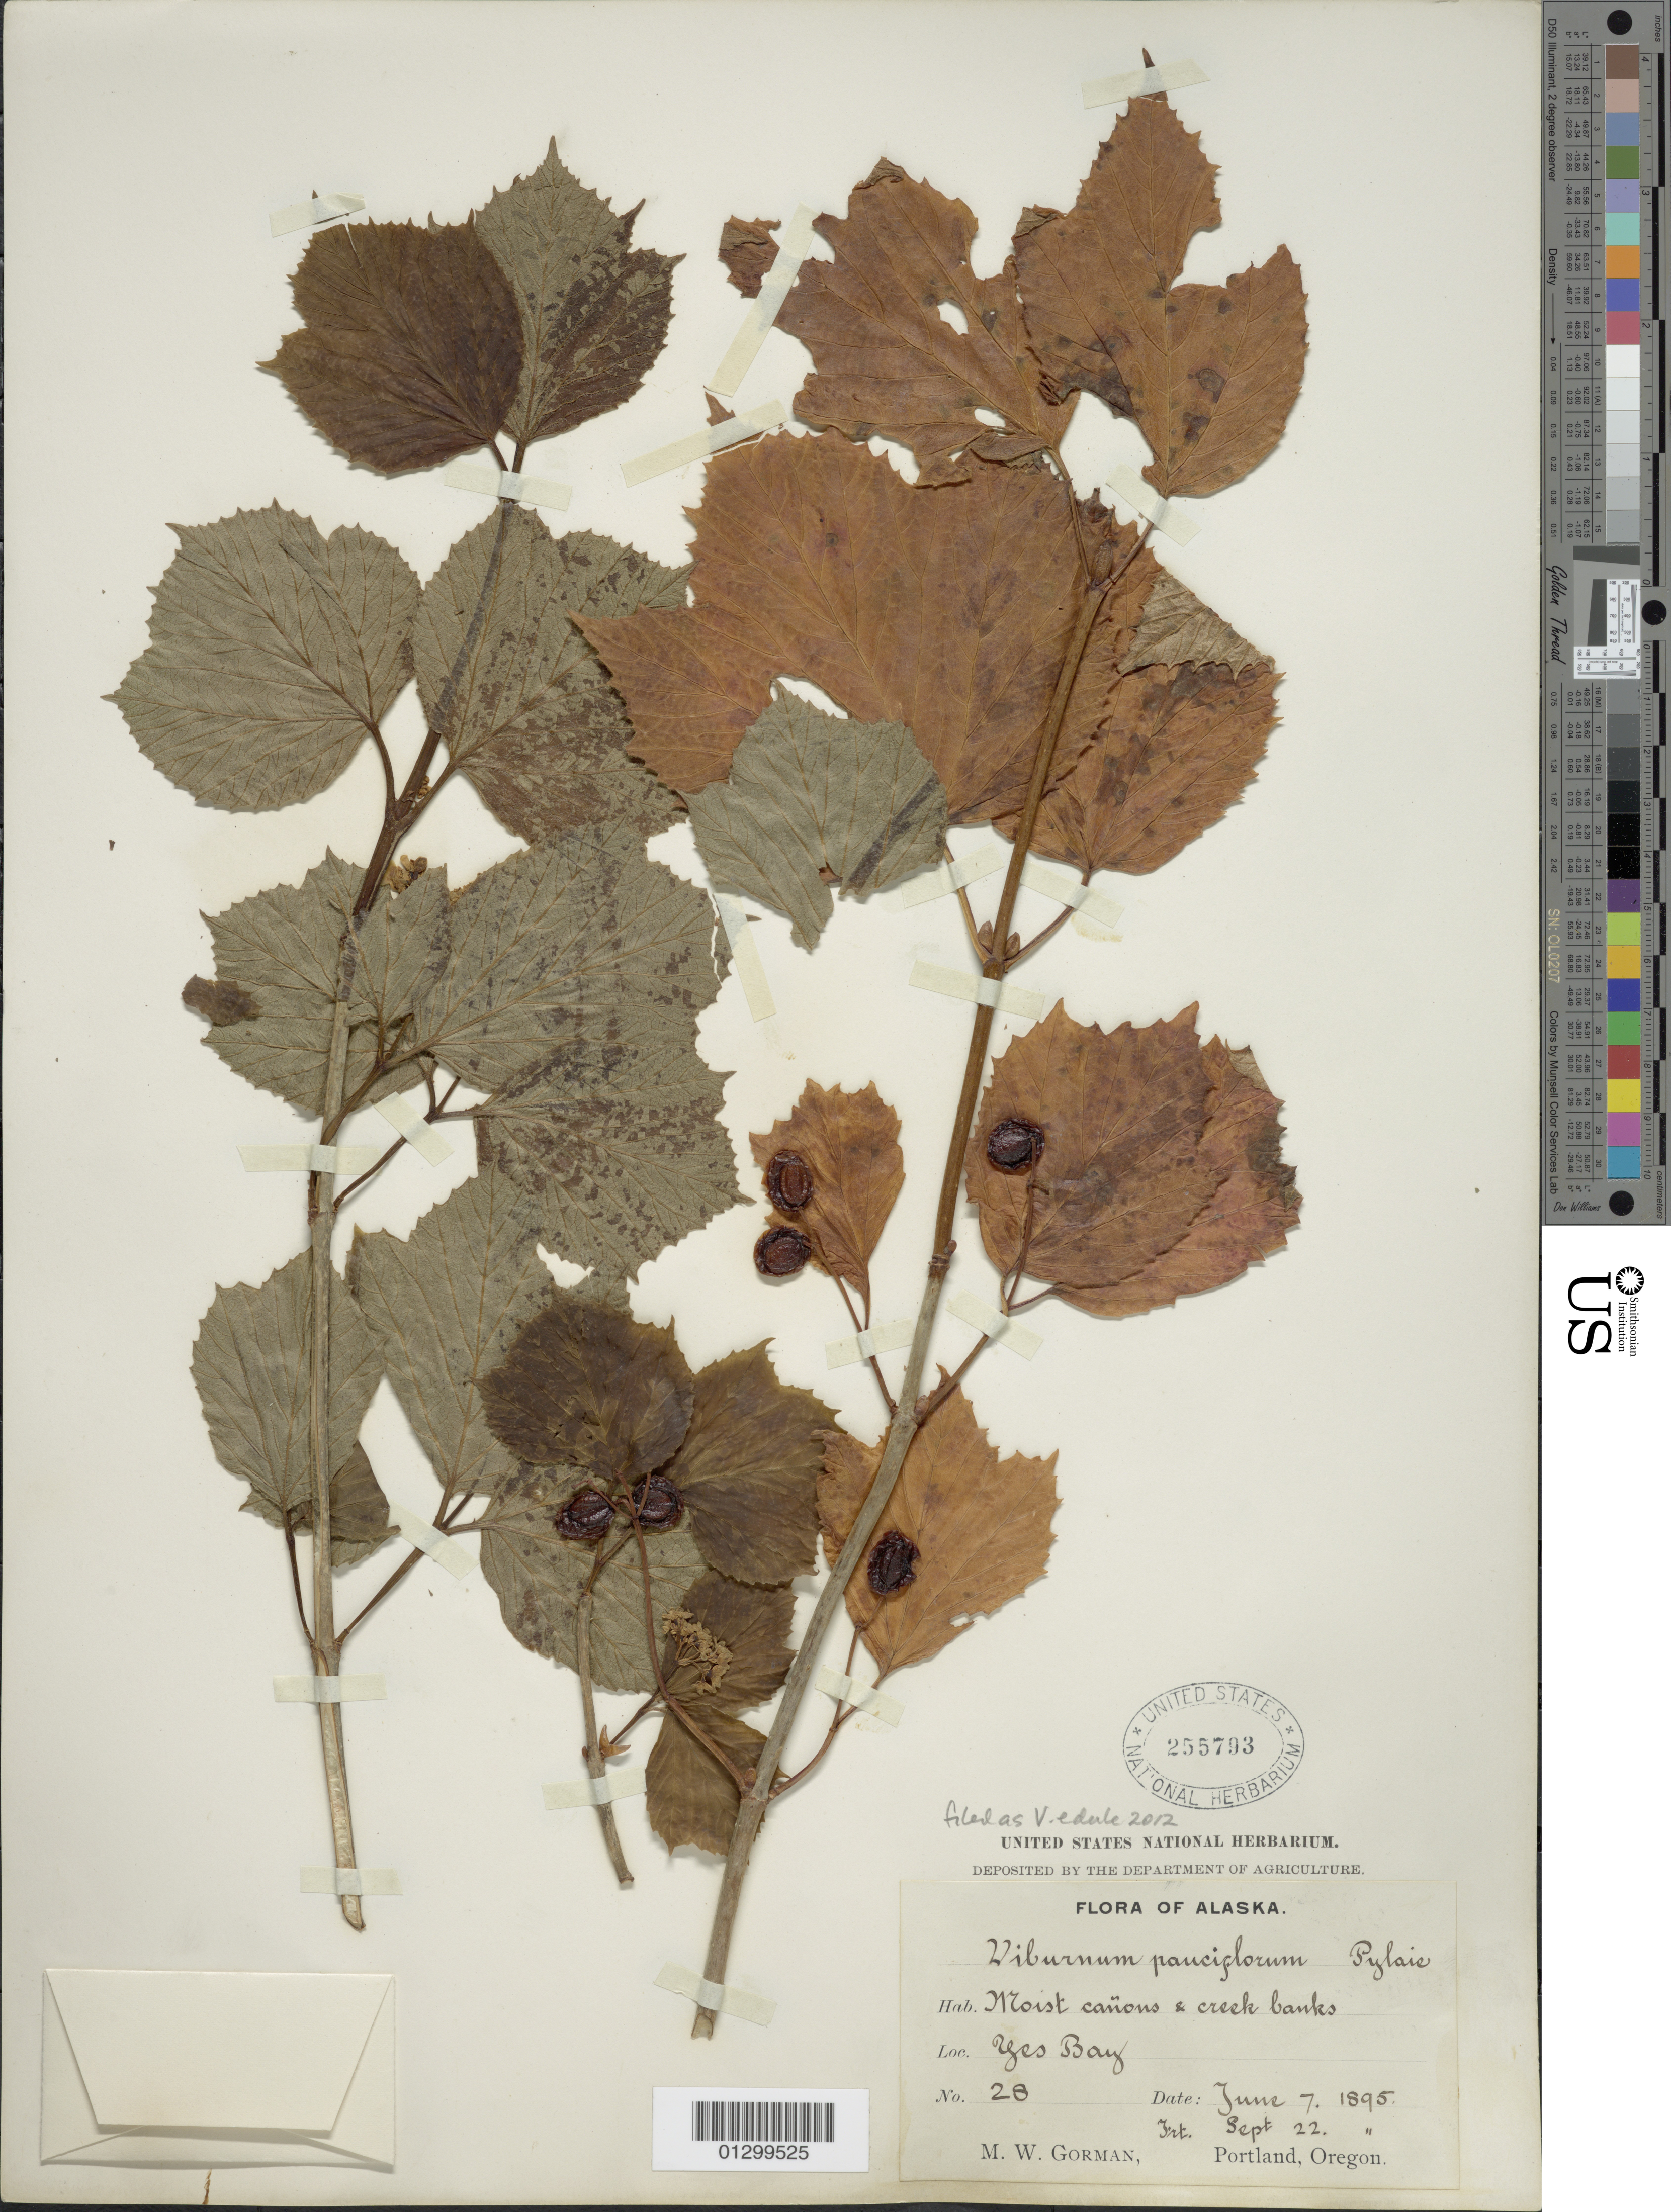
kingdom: Plantae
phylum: Tracheophyta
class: Magnoliopsida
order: Dipsacales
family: Viburnaceae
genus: Viburnum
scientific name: Viburnum edule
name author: (Michx.) Raf.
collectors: M. W. Gorman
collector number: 28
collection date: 1895-06-07/1895-09-22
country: United States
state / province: Alaska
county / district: Ketchikan Gateway Borough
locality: Yes Bay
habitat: Moist cañons and creek banks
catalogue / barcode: US 255793